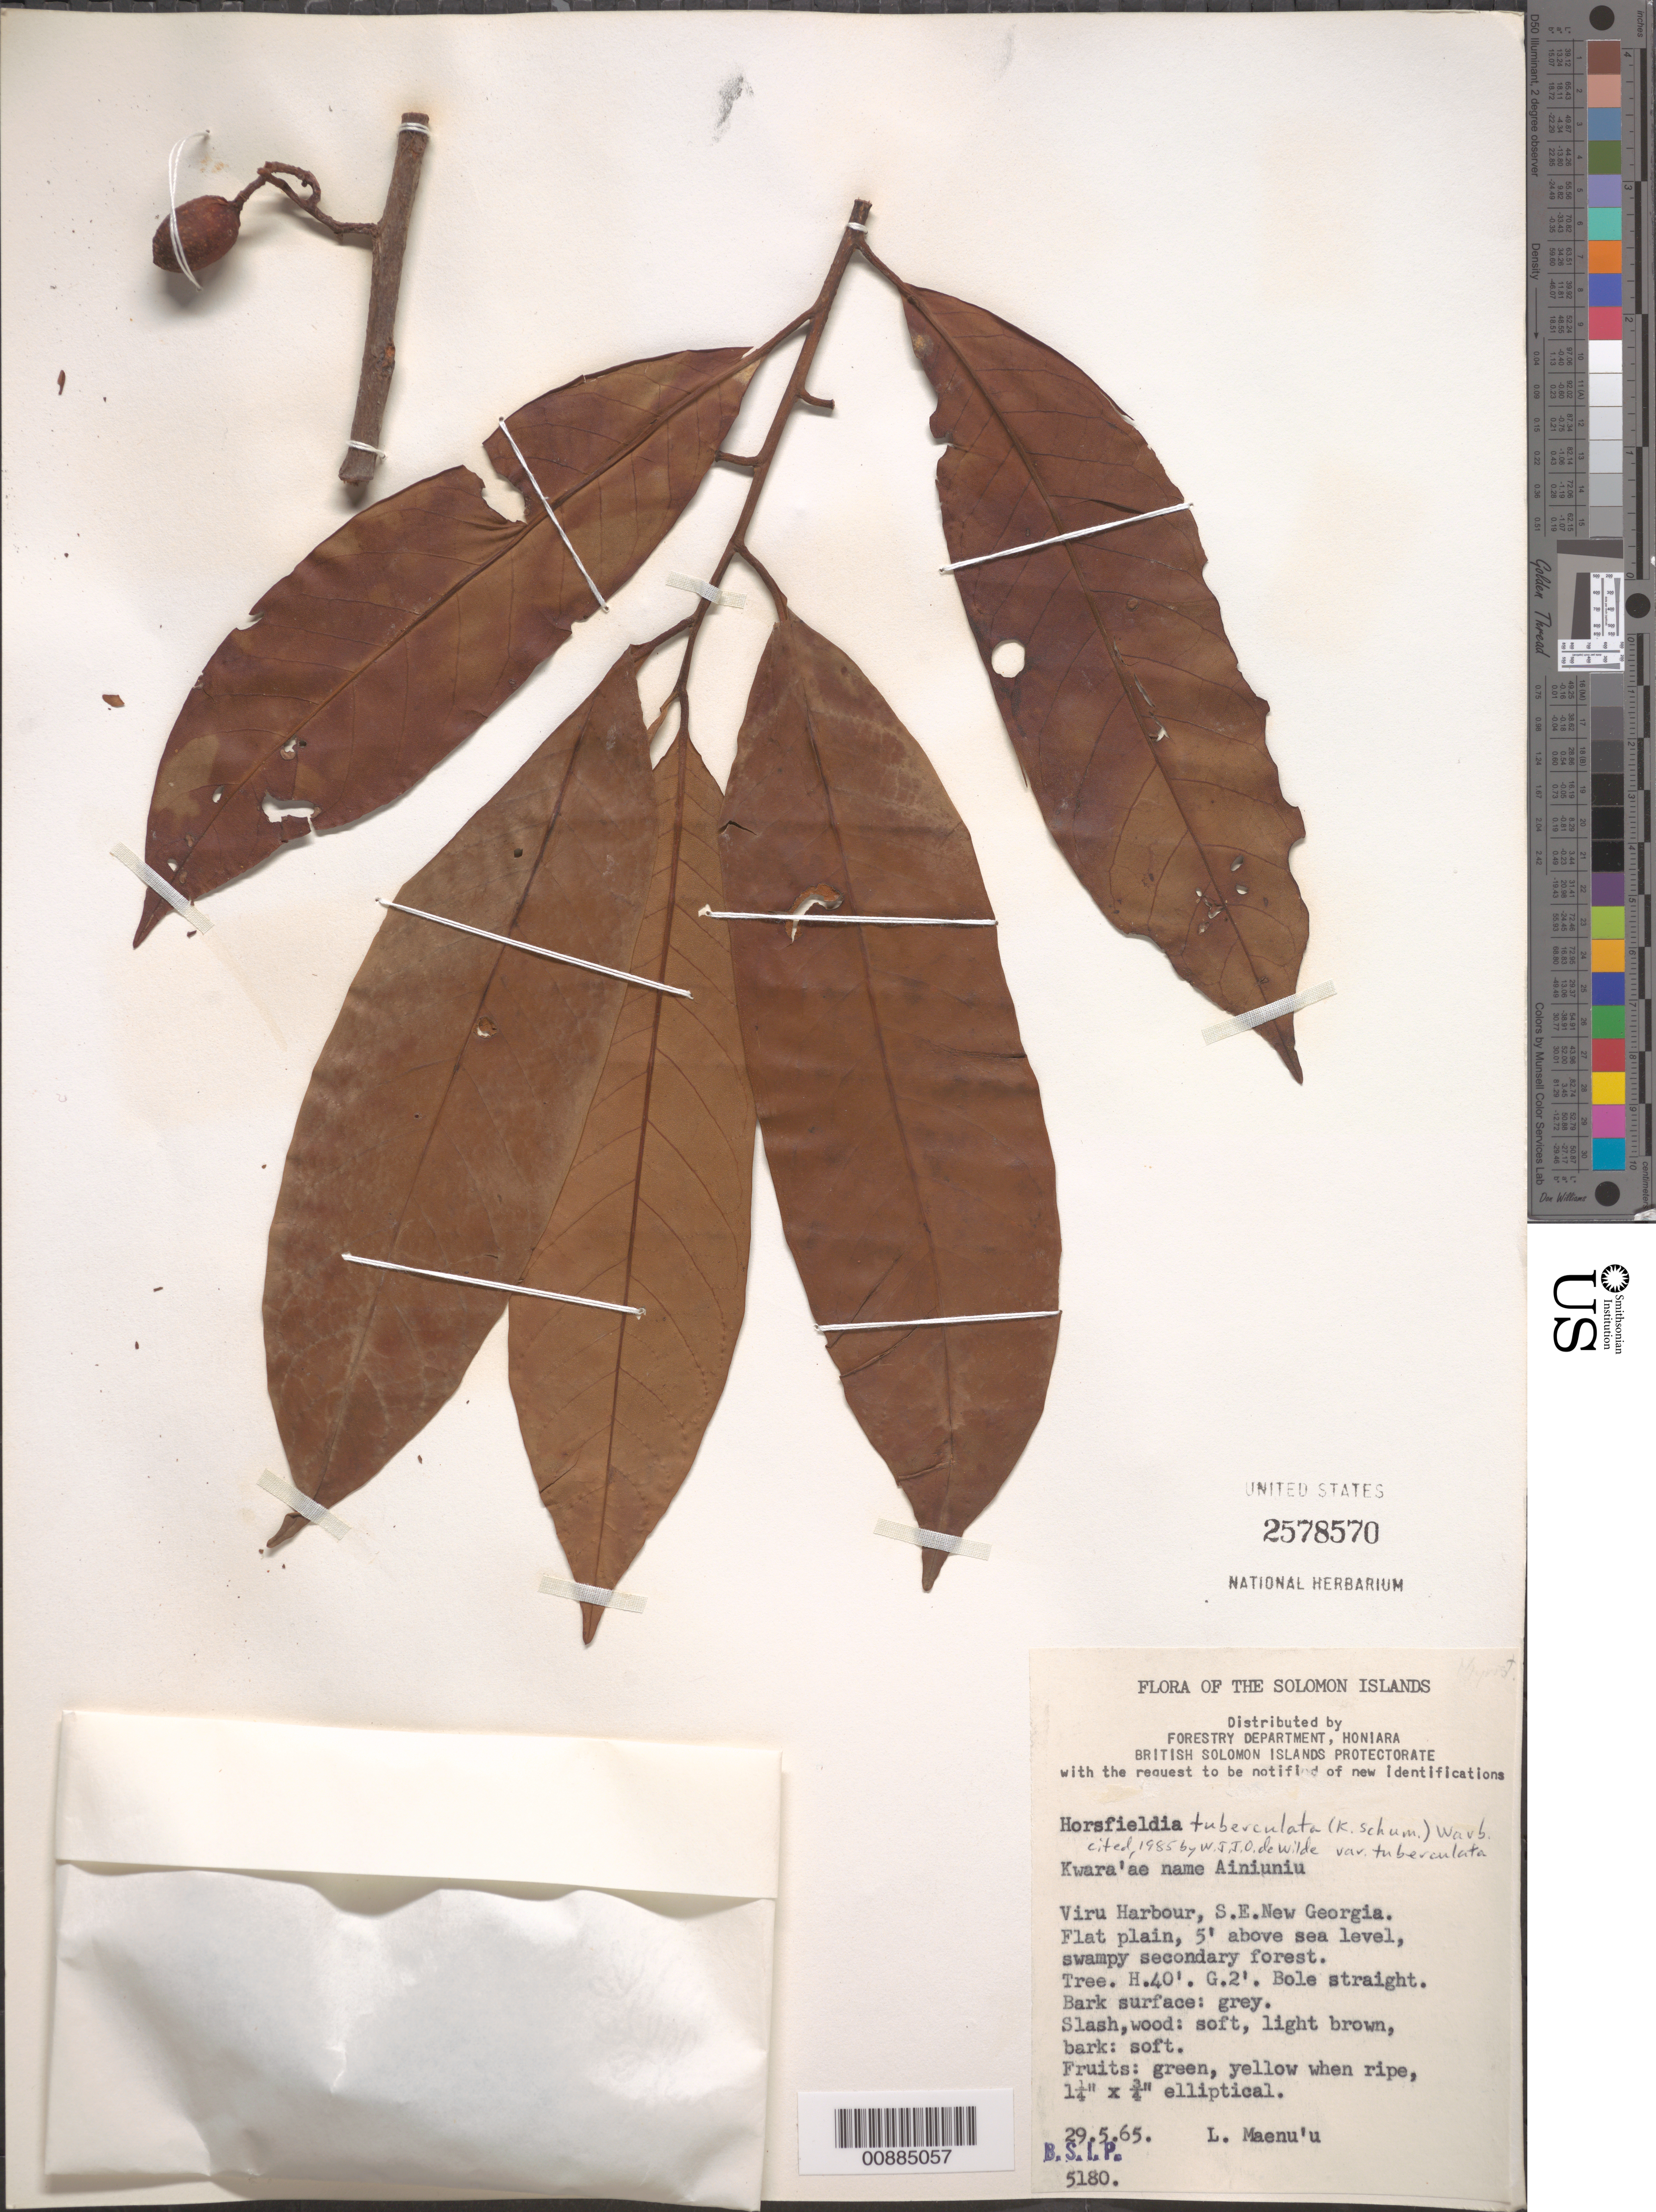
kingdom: Plantae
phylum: Tracheophyta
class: Magnoliopsida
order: Magnoliales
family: Myristicaceae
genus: Horsfieldia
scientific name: Horsfieldia tuberculata var. tuberculata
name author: (K. Schum.) Warb.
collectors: L. Maenu'u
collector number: BSIP 5180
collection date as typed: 29 May 1965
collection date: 1965-05-29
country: Solomon Islands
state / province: Western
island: New Georgia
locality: Viru Harbour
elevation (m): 2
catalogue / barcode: US 2578570